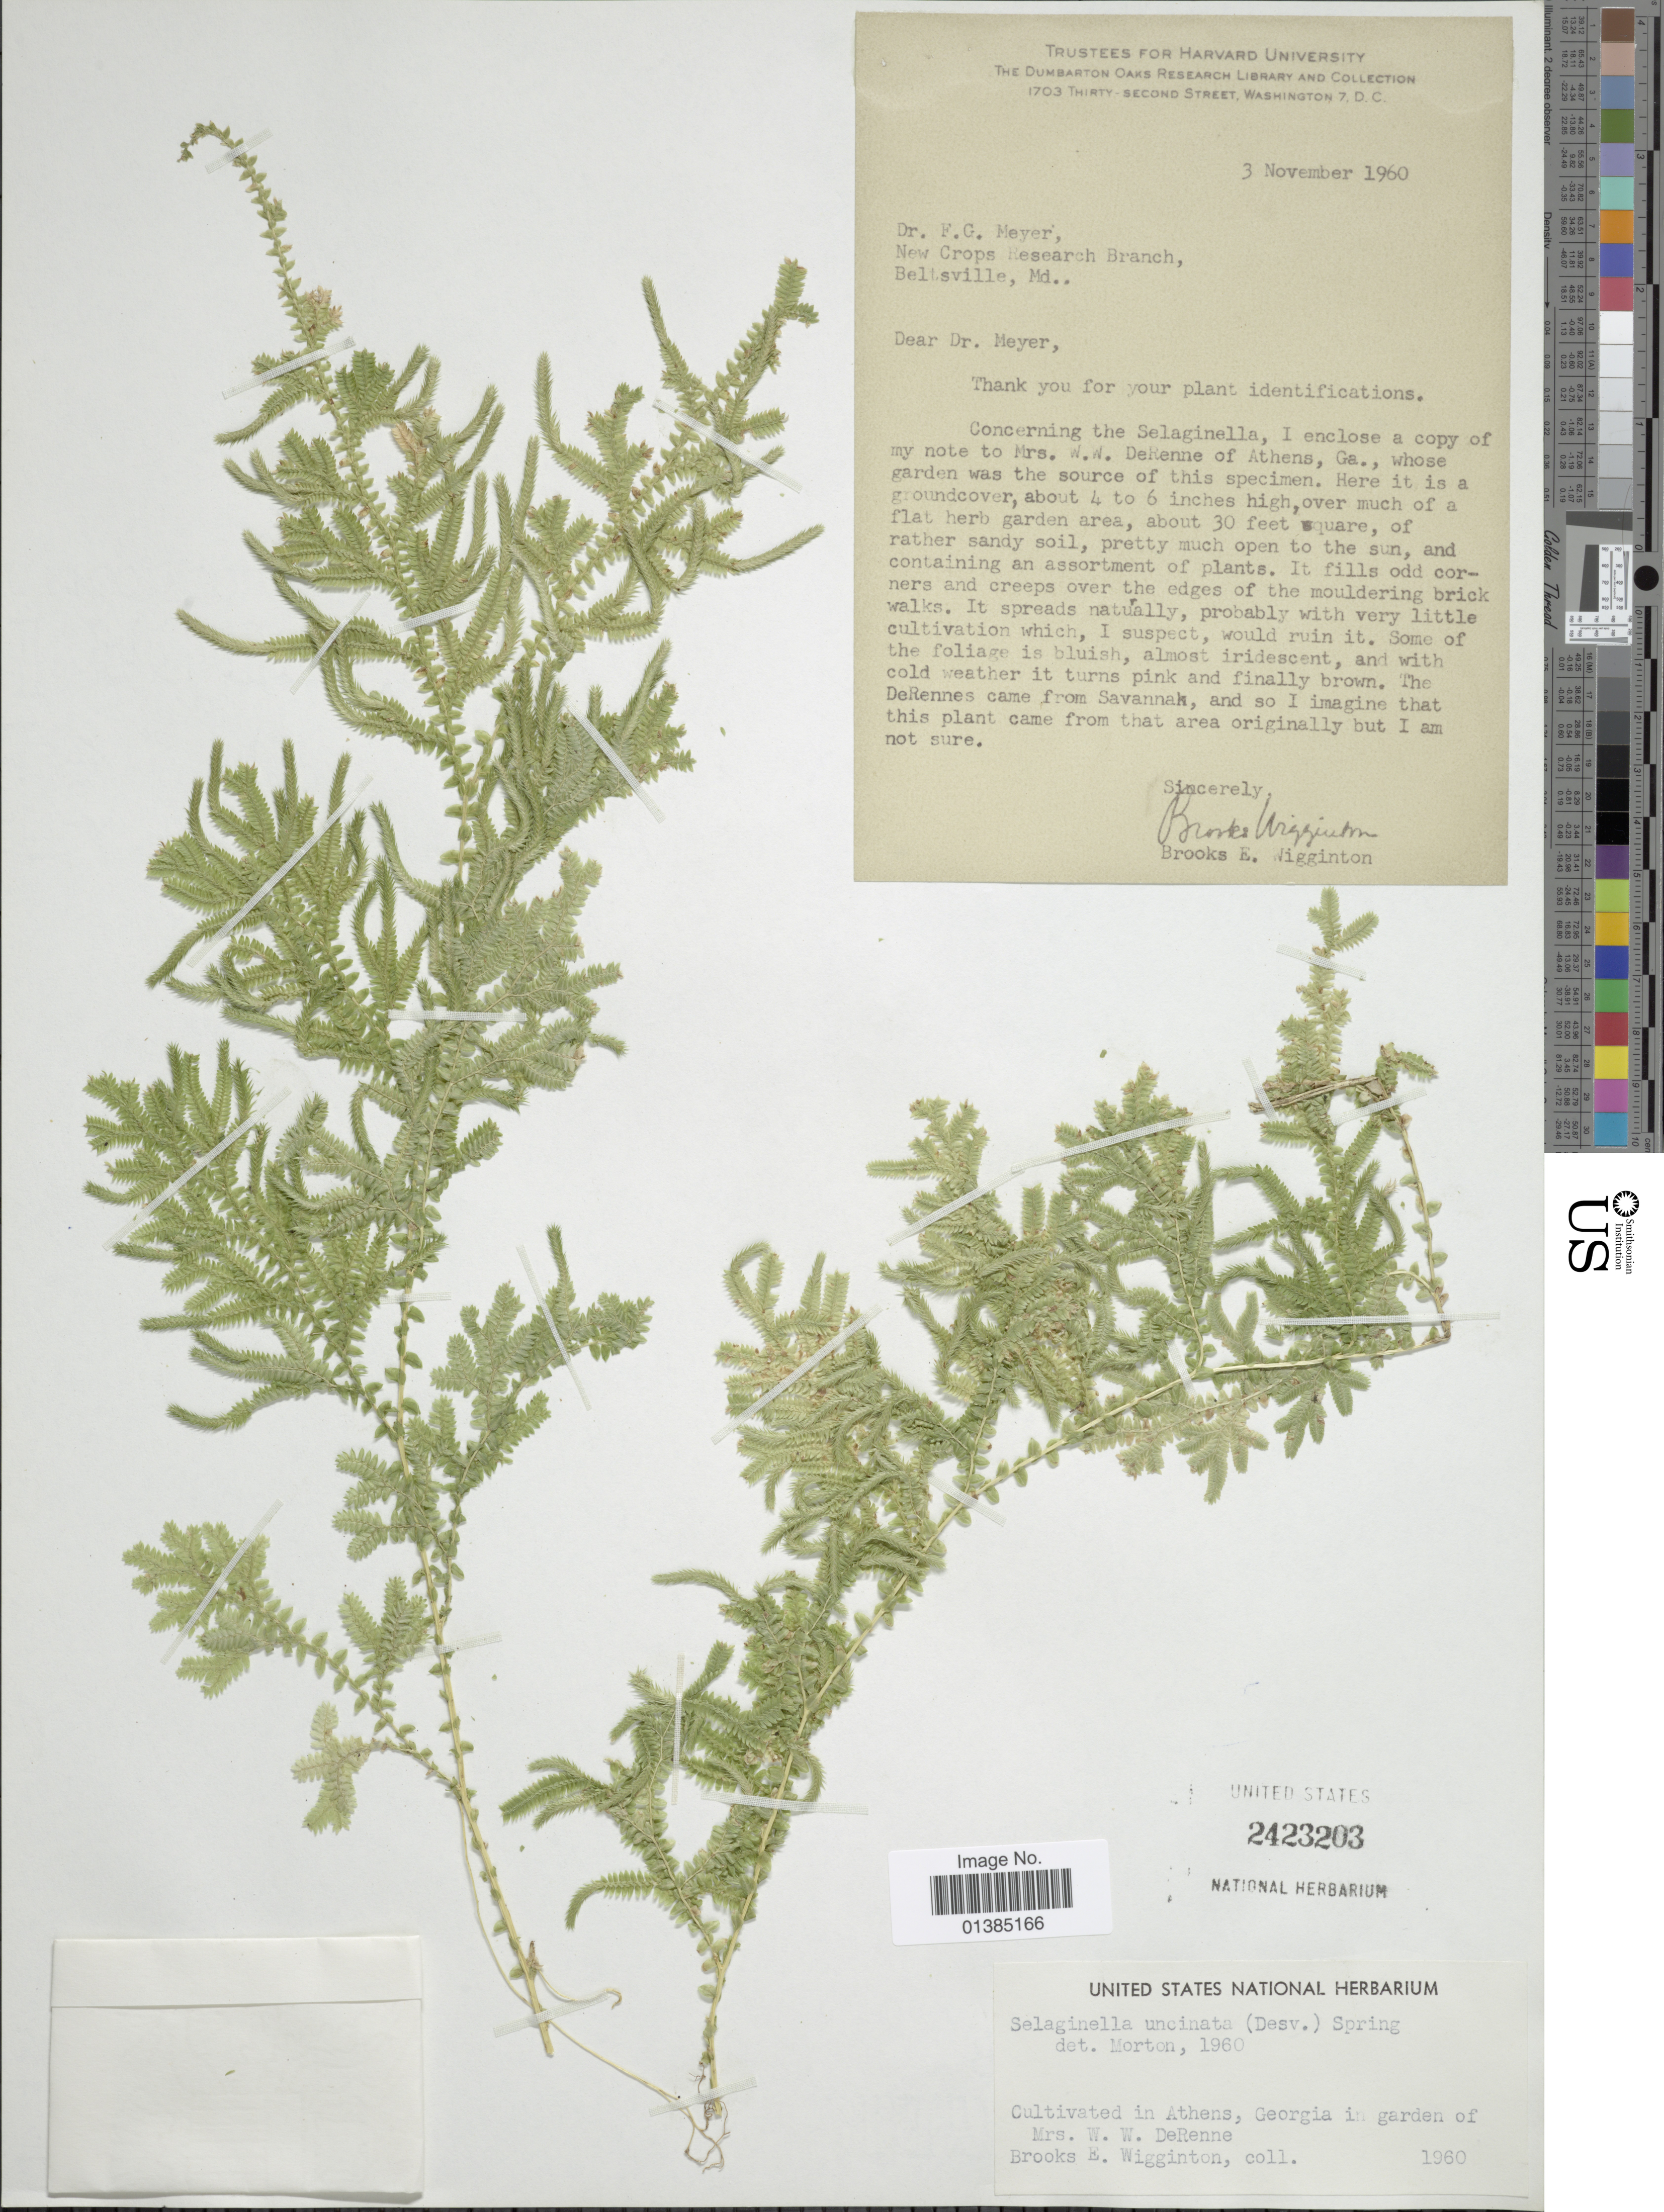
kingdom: Plantae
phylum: Tracheophyta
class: Lycopodiopsida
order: Selaginellales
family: Selaginellaceae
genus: Selaginella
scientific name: Selaginella uncinata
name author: (Desr. ex Poir.) Spring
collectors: B. Wigginton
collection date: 1960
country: United States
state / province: Georgia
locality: Cultivated in Athens, Georgia in garden of Mrs. N.W. DeRenne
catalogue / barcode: US 2423203